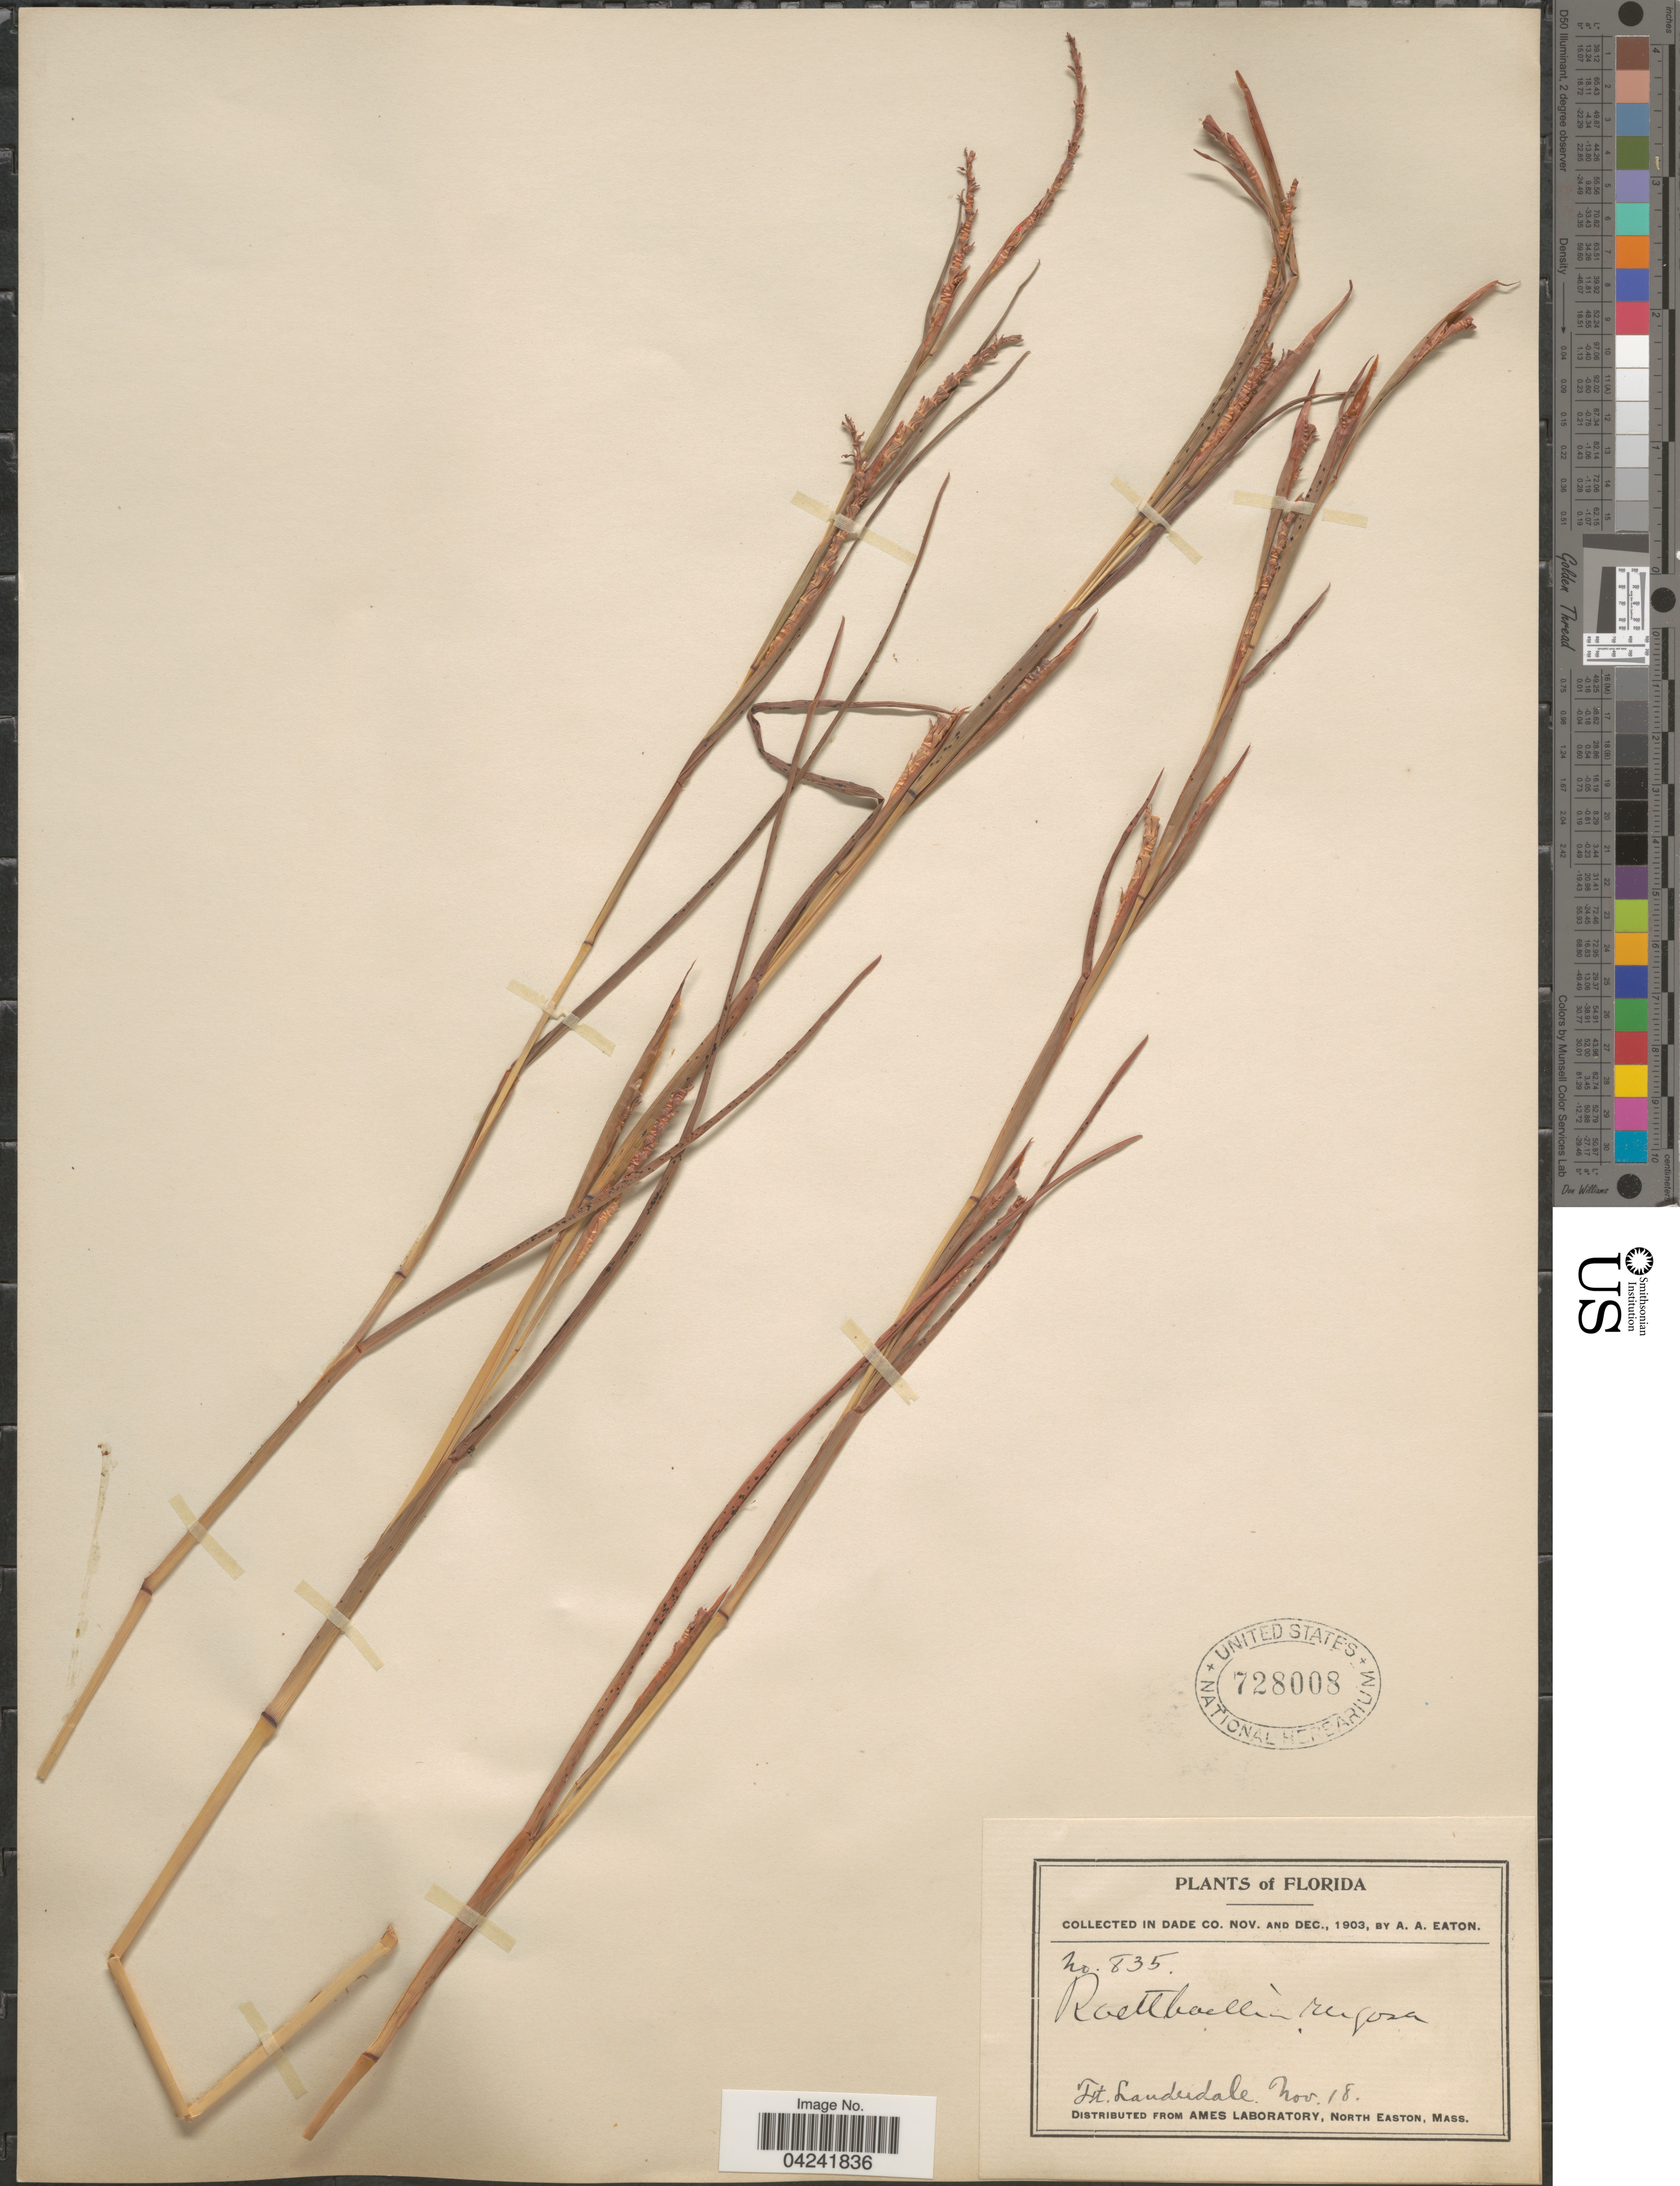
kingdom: Plantae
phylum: Tracheophyta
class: Liliopsida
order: Poales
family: Poaceae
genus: Mnesithea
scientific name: Mnesithea rugosa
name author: (Nutt.) de Koning & Sosef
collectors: A. A. Eaton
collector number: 835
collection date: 1903-11-18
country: United States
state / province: Florida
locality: In Dade Co. Ft. Lauderdale.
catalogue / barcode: US 728008